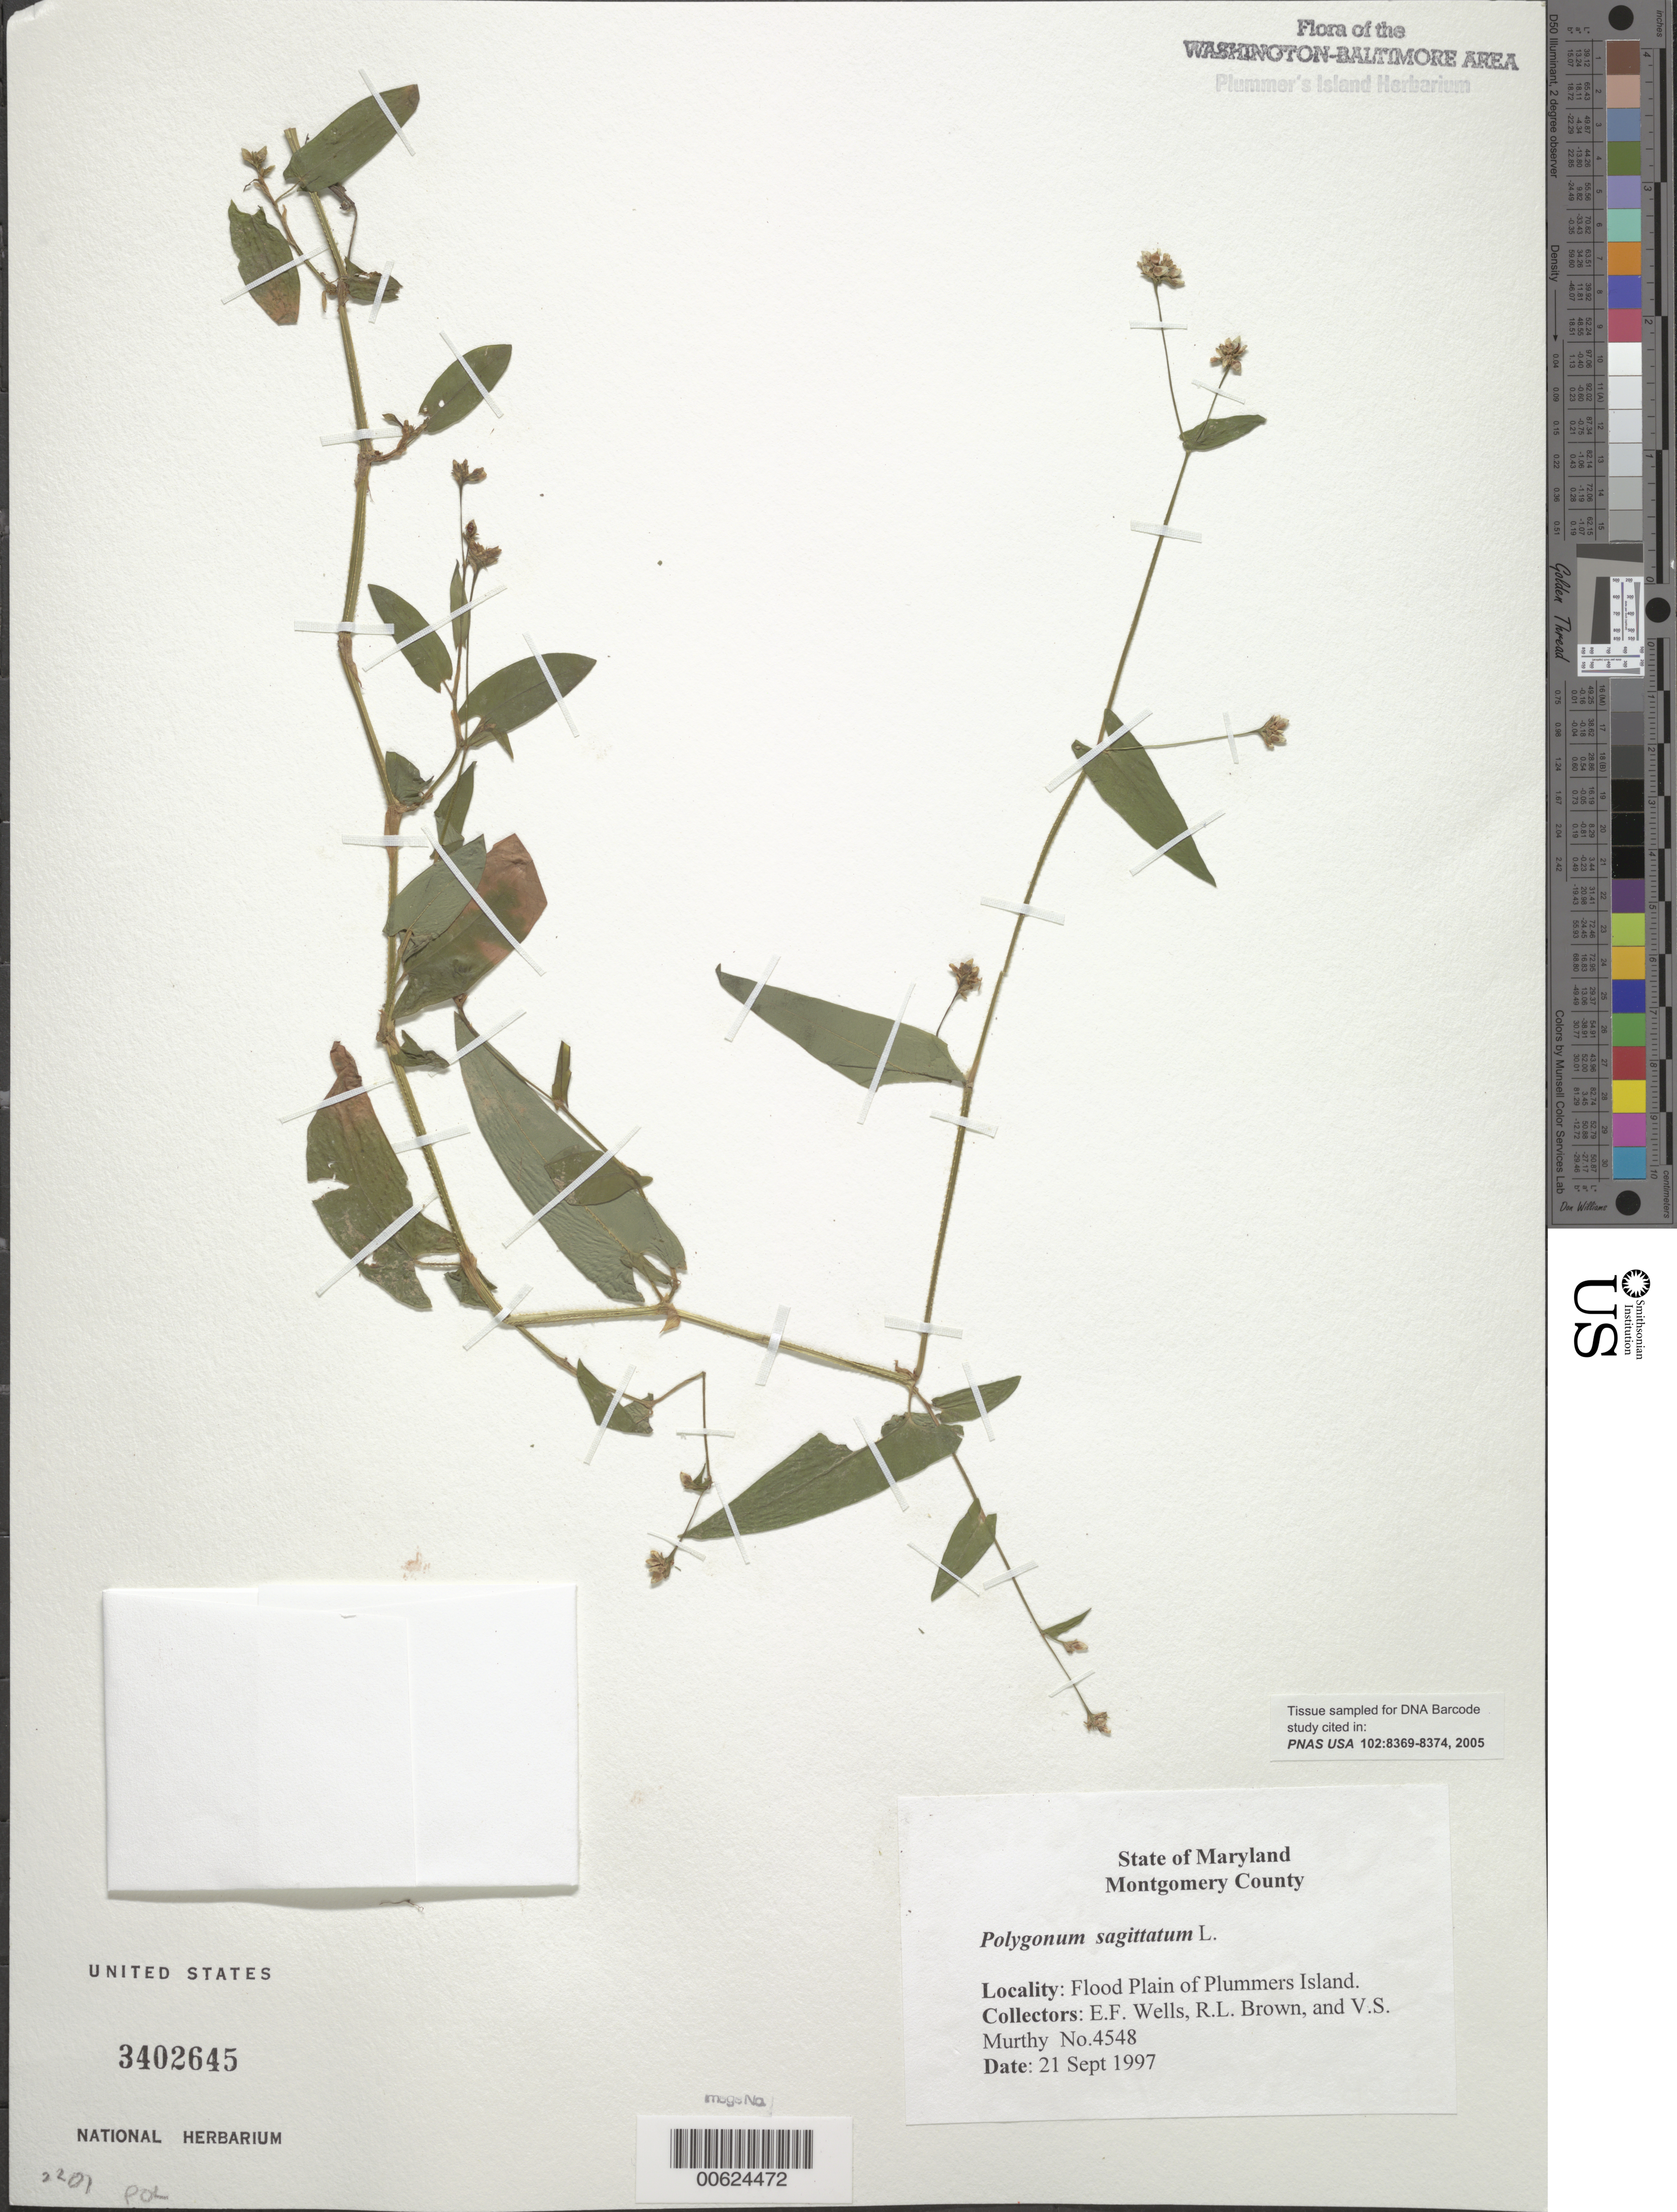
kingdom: Plantae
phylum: Tracheophyta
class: Magnoliopsida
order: Caryophyllales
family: Polygonaceae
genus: Persicaria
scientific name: Persicaria sagittata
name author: (L.) H. Gross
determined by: Atha, D. E.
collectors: E. F. Wells, R. L. Brown & V. S. Murthy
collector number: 4548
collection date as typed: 21 Sep 1997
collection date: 1997-09-21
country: United States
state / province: Maryland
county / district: Montgomery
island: Plummers Island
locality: Flood plain of Plummers Island Plummers Island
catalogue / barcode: US 3402645